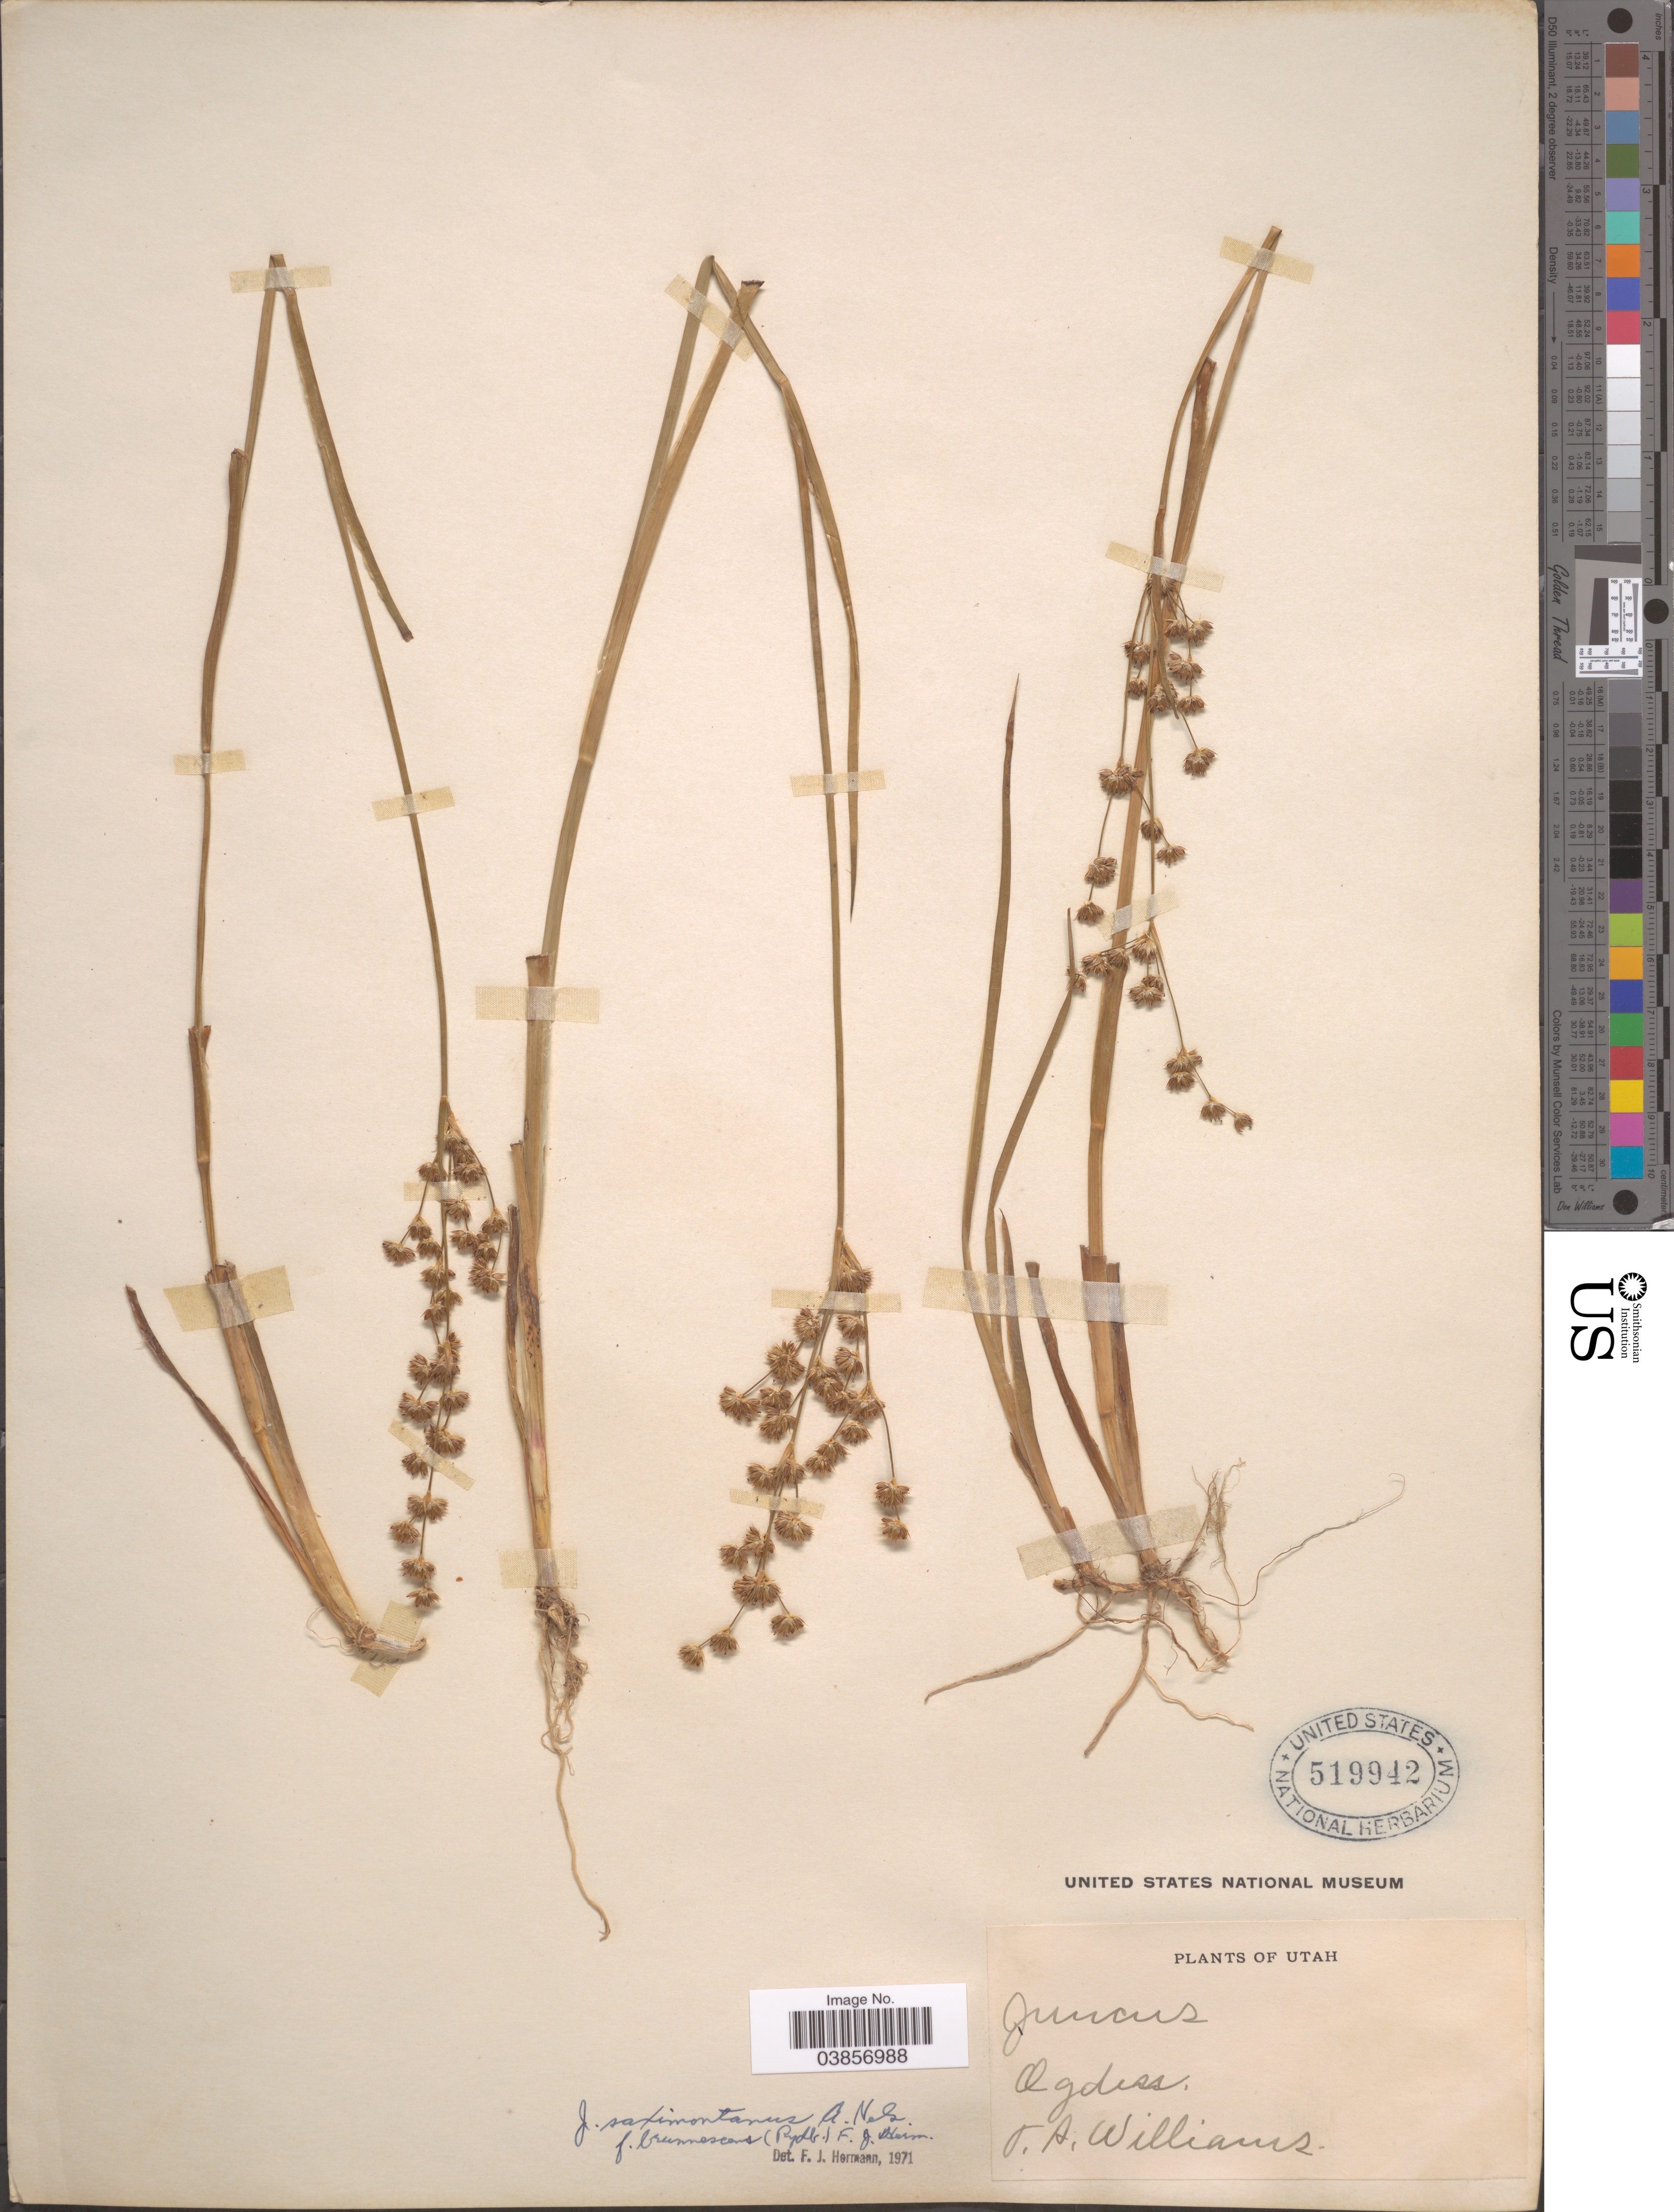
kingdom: Plantae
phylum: Tracheophyta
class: Liliopsida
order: Poales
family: Juncaceae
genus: Juncus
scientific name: Juncus saximontanus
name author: A. Nelson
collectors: T. P. Williams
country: United States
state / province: Utah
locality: Ogden.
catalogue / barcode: US 519942